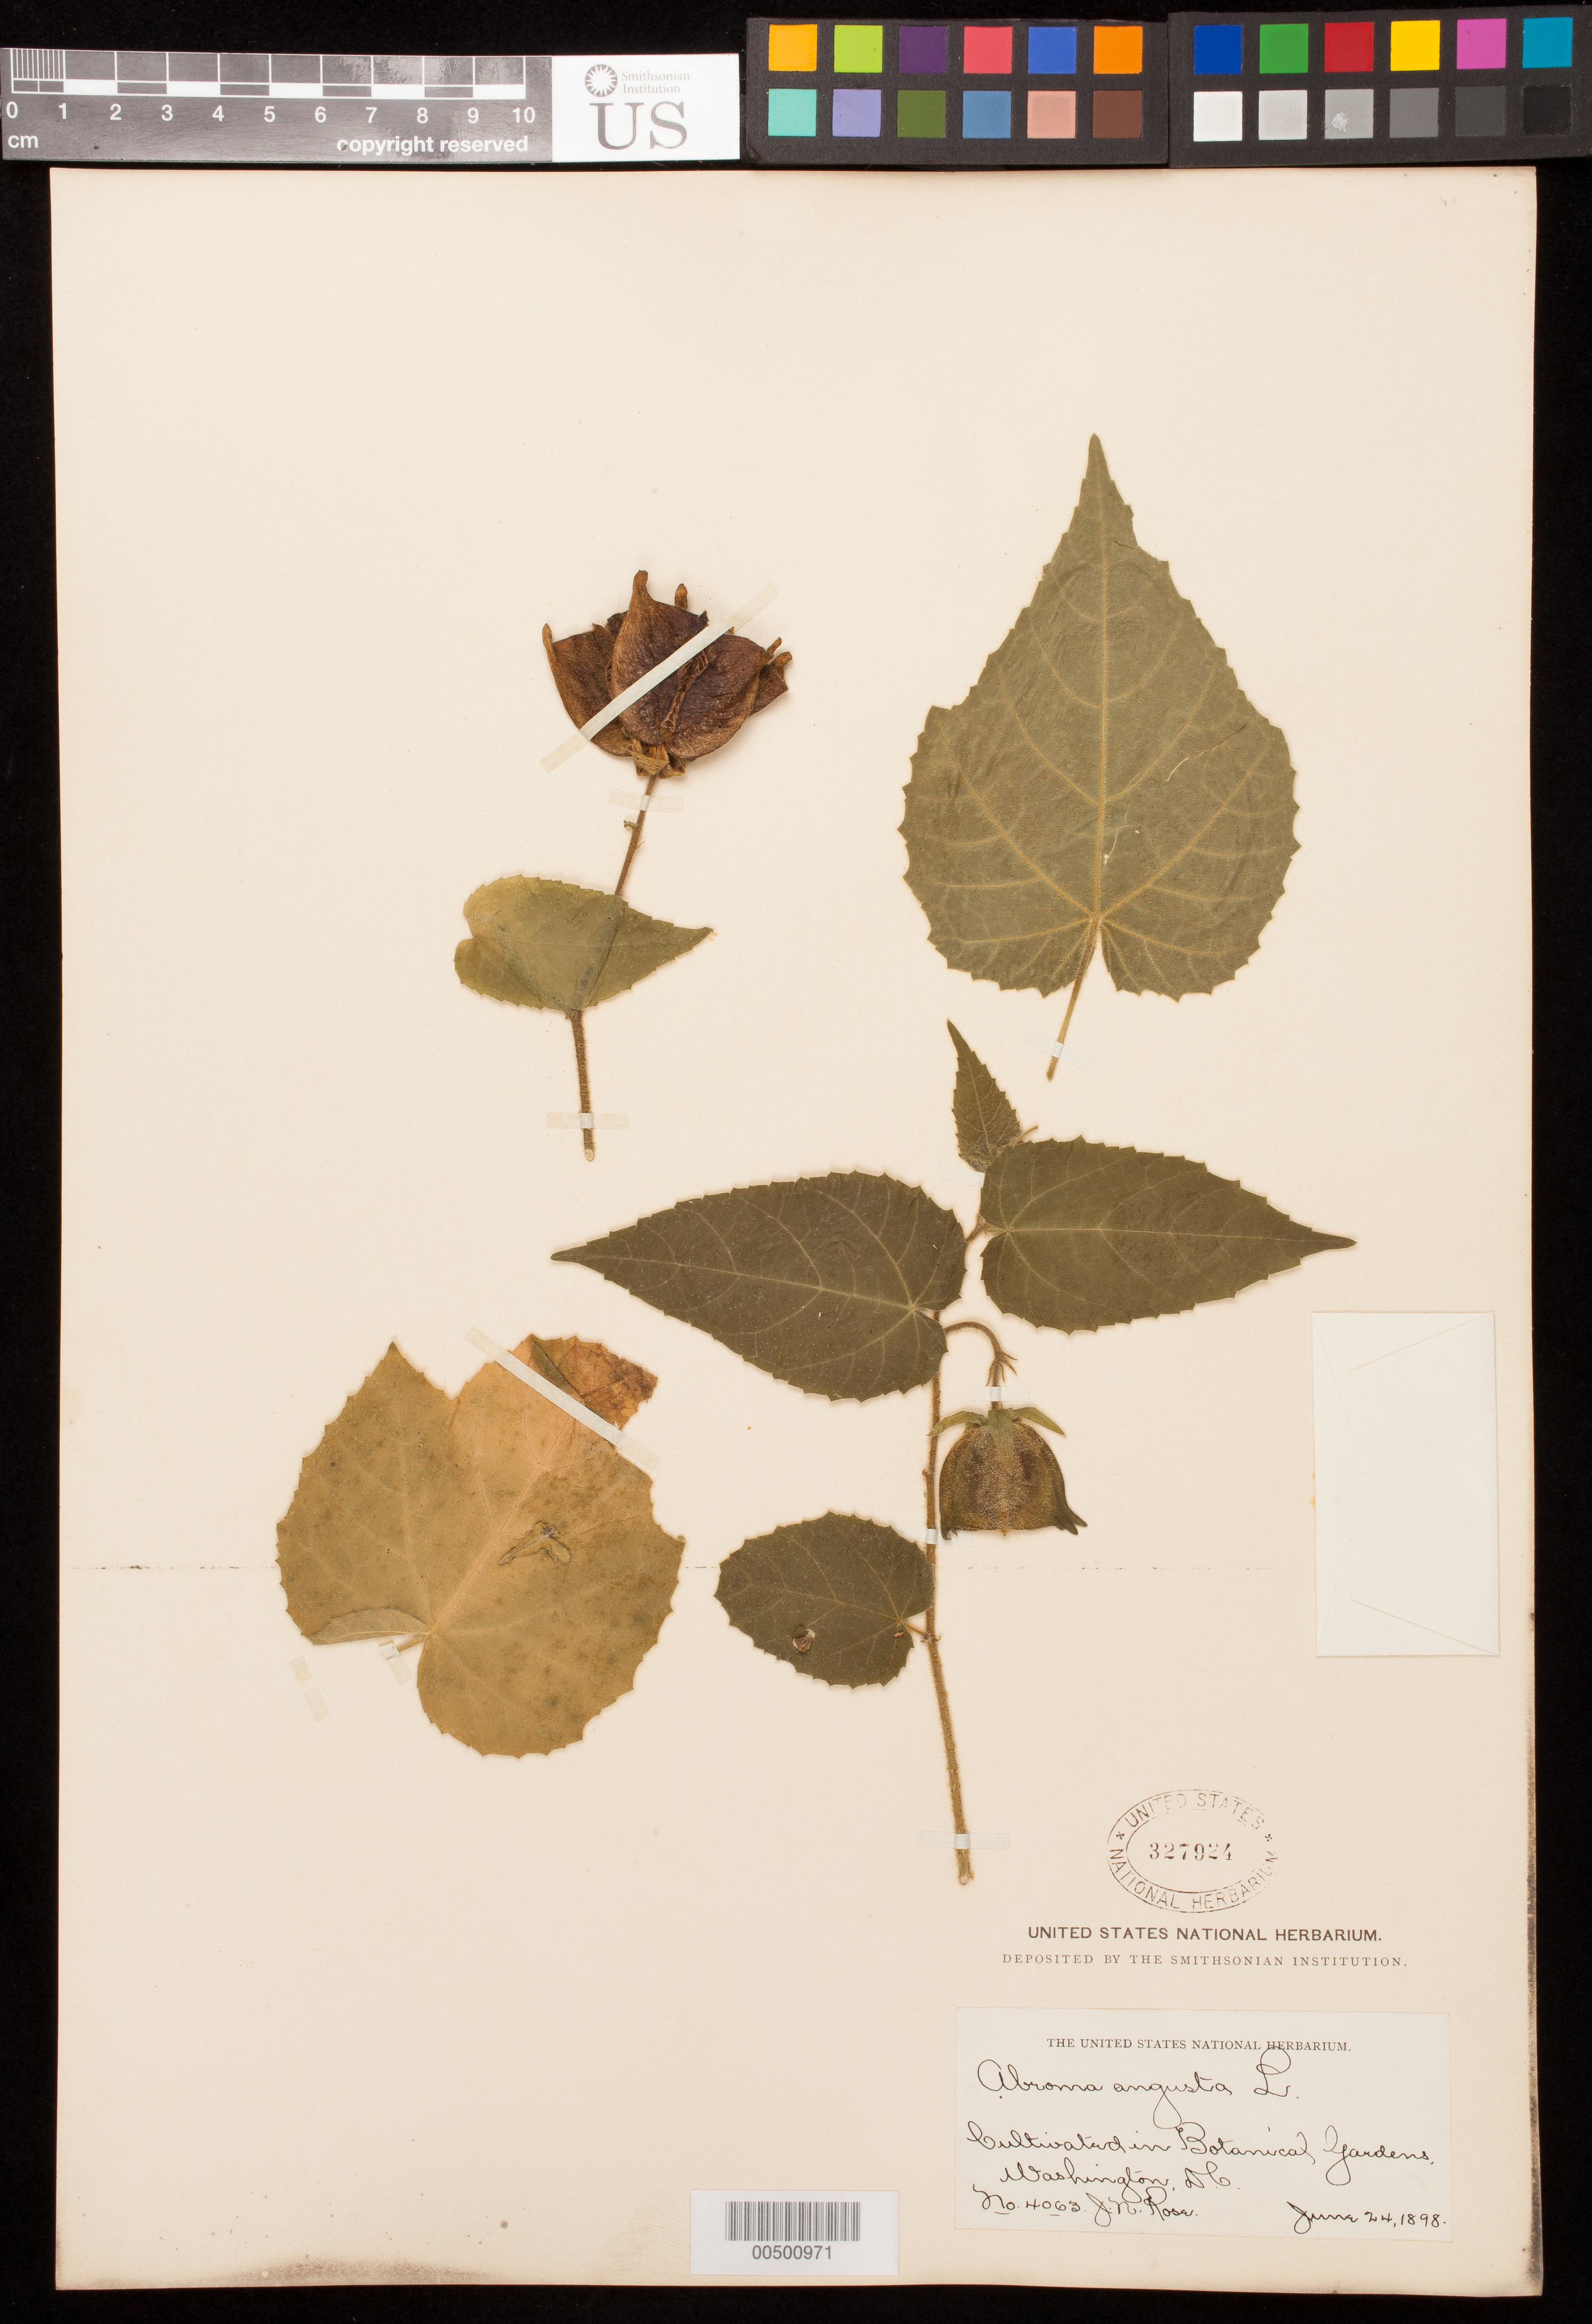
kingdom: Plantae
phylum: Tracheophyta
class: Magnoliopsida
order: Malvales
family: Malvaceae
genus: Abroma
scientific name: Abroma augusta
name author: (L.) L. f.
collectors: J. N. Rose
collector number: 4063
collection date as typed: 24 Jun 1898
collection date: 1898-06-24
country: United States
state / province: District of Columbia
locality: Botanic gardens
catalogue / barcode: US 327924